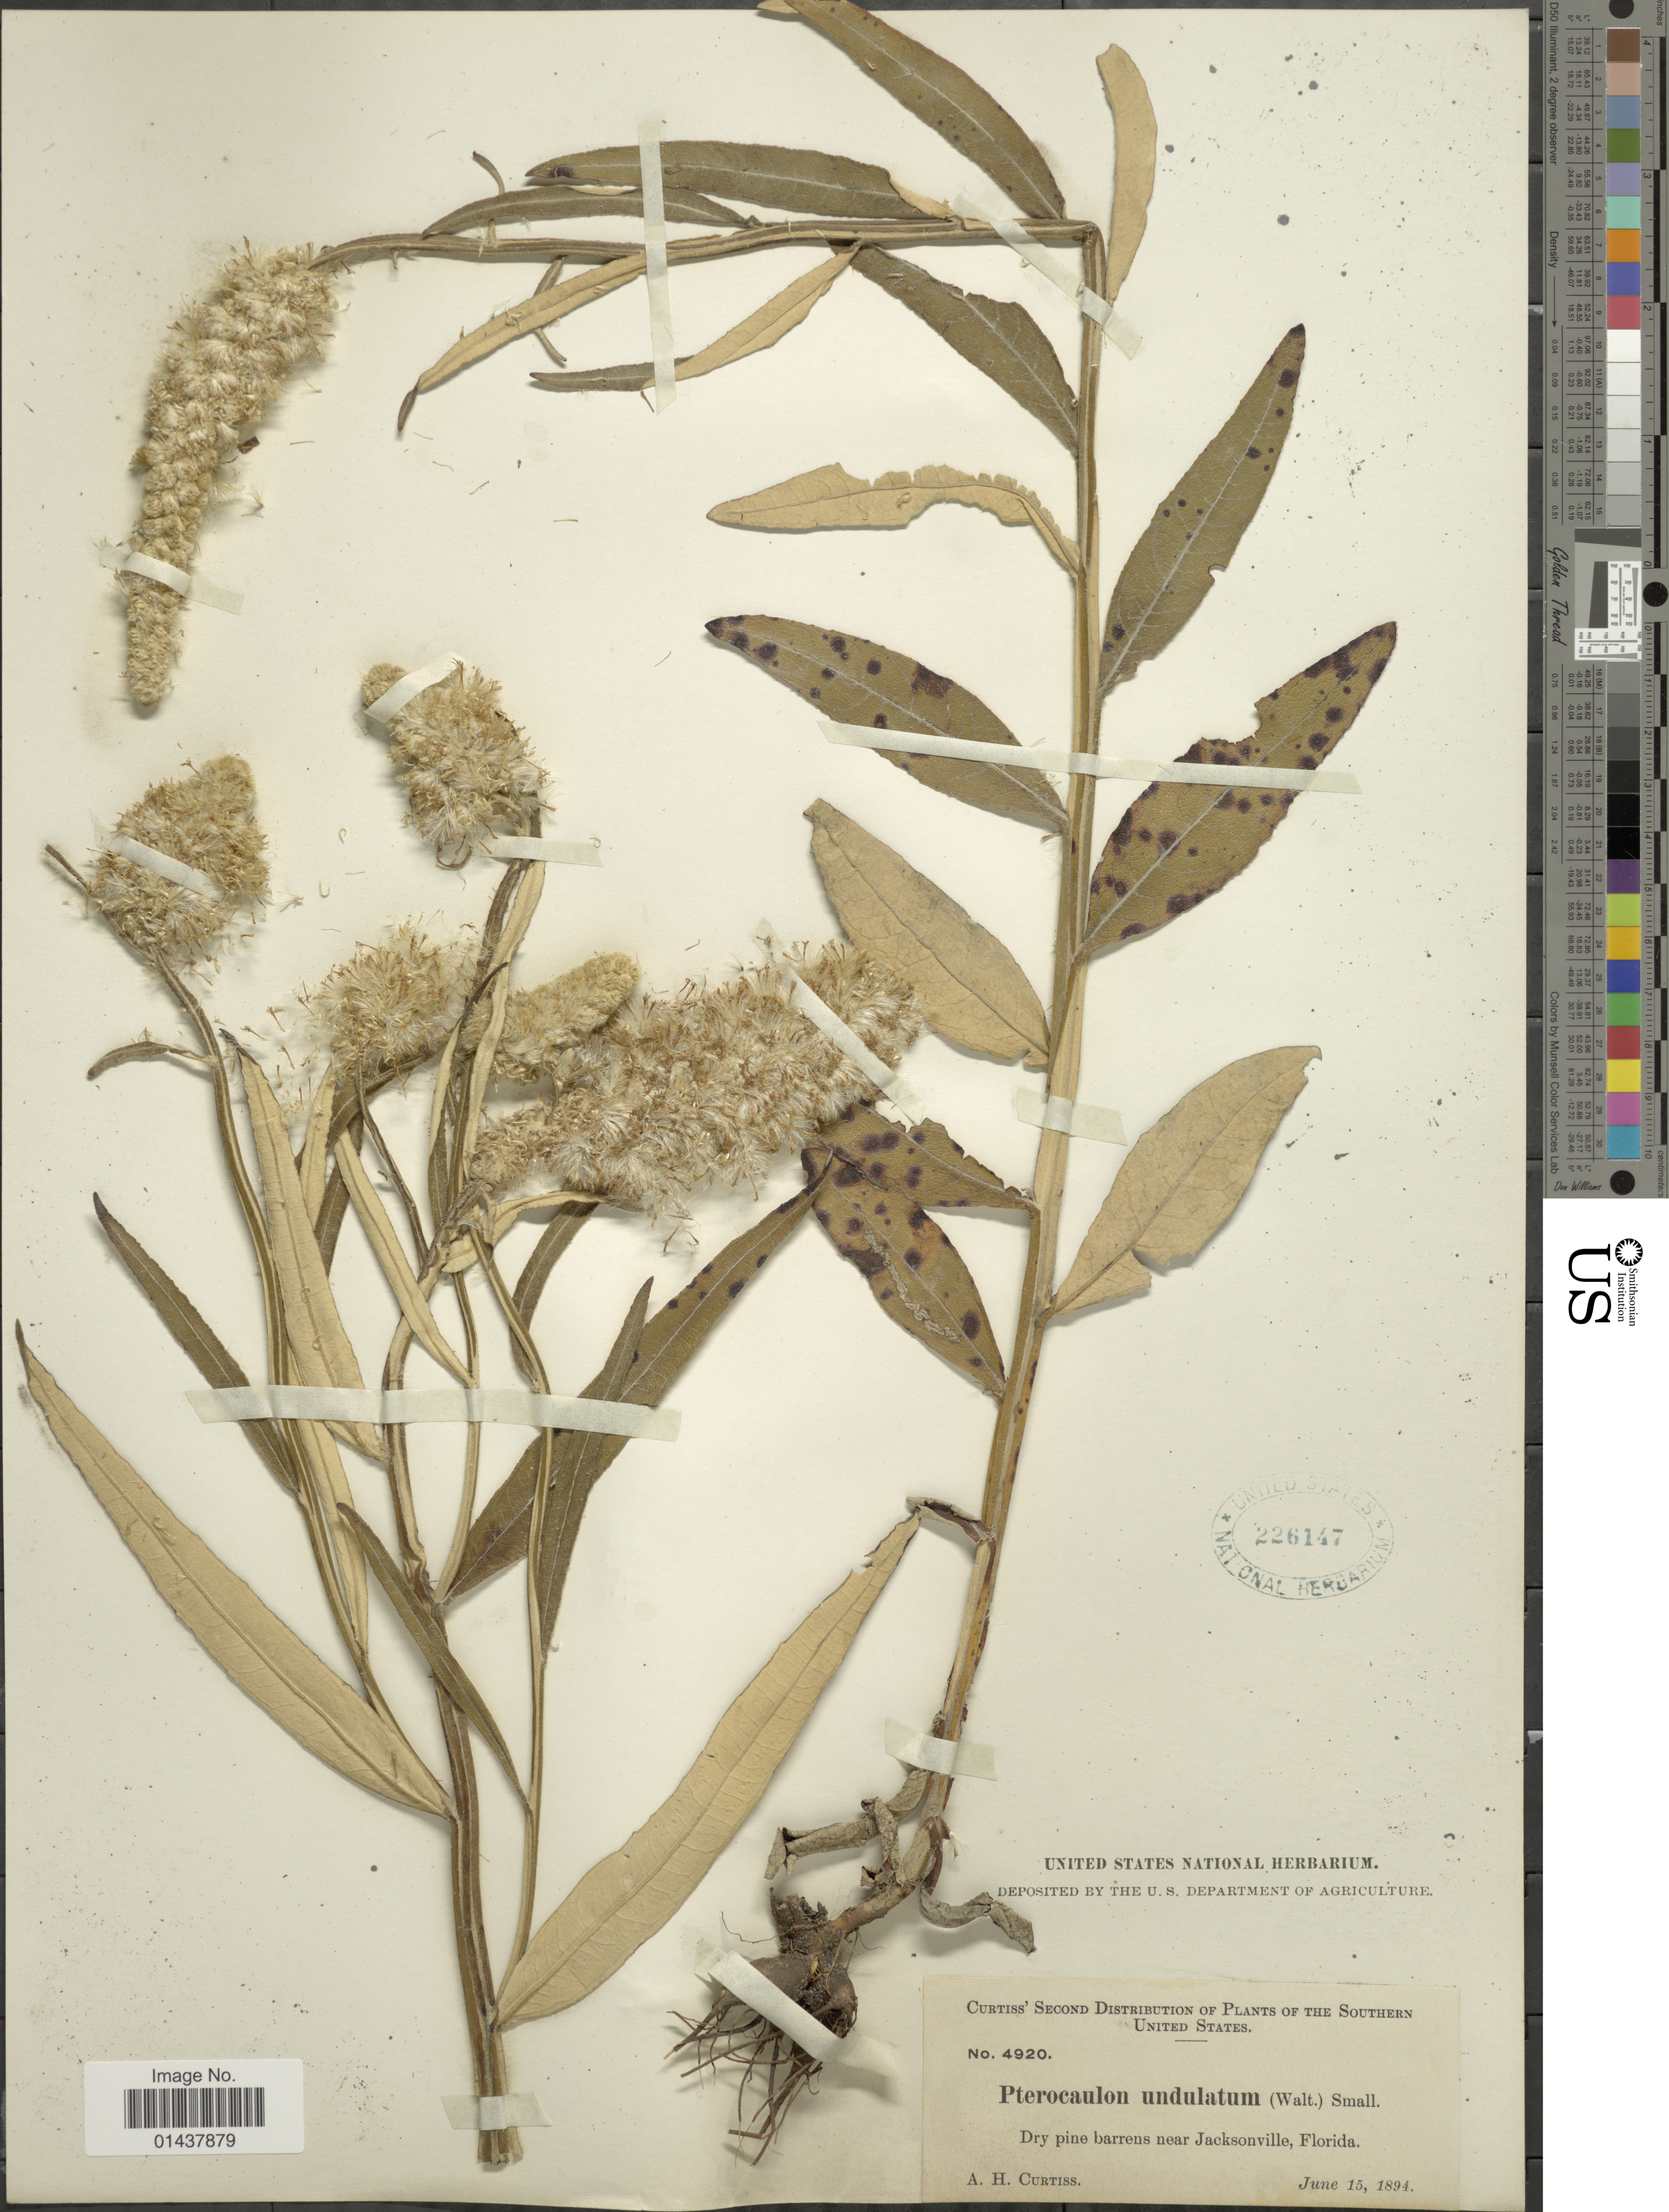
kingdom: Plantae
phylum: Tracheophyta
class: Magnoliopsida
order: Asterales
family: Asteraceae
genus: Pterocaulon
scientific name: Pterocaulon undulatum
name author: C. Mohr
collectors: A. H. Curtiss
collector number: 4920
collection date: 1894-06-15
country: United States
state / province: Florida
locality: Dry pine barrens near Jacksonville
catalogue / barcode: US 226147